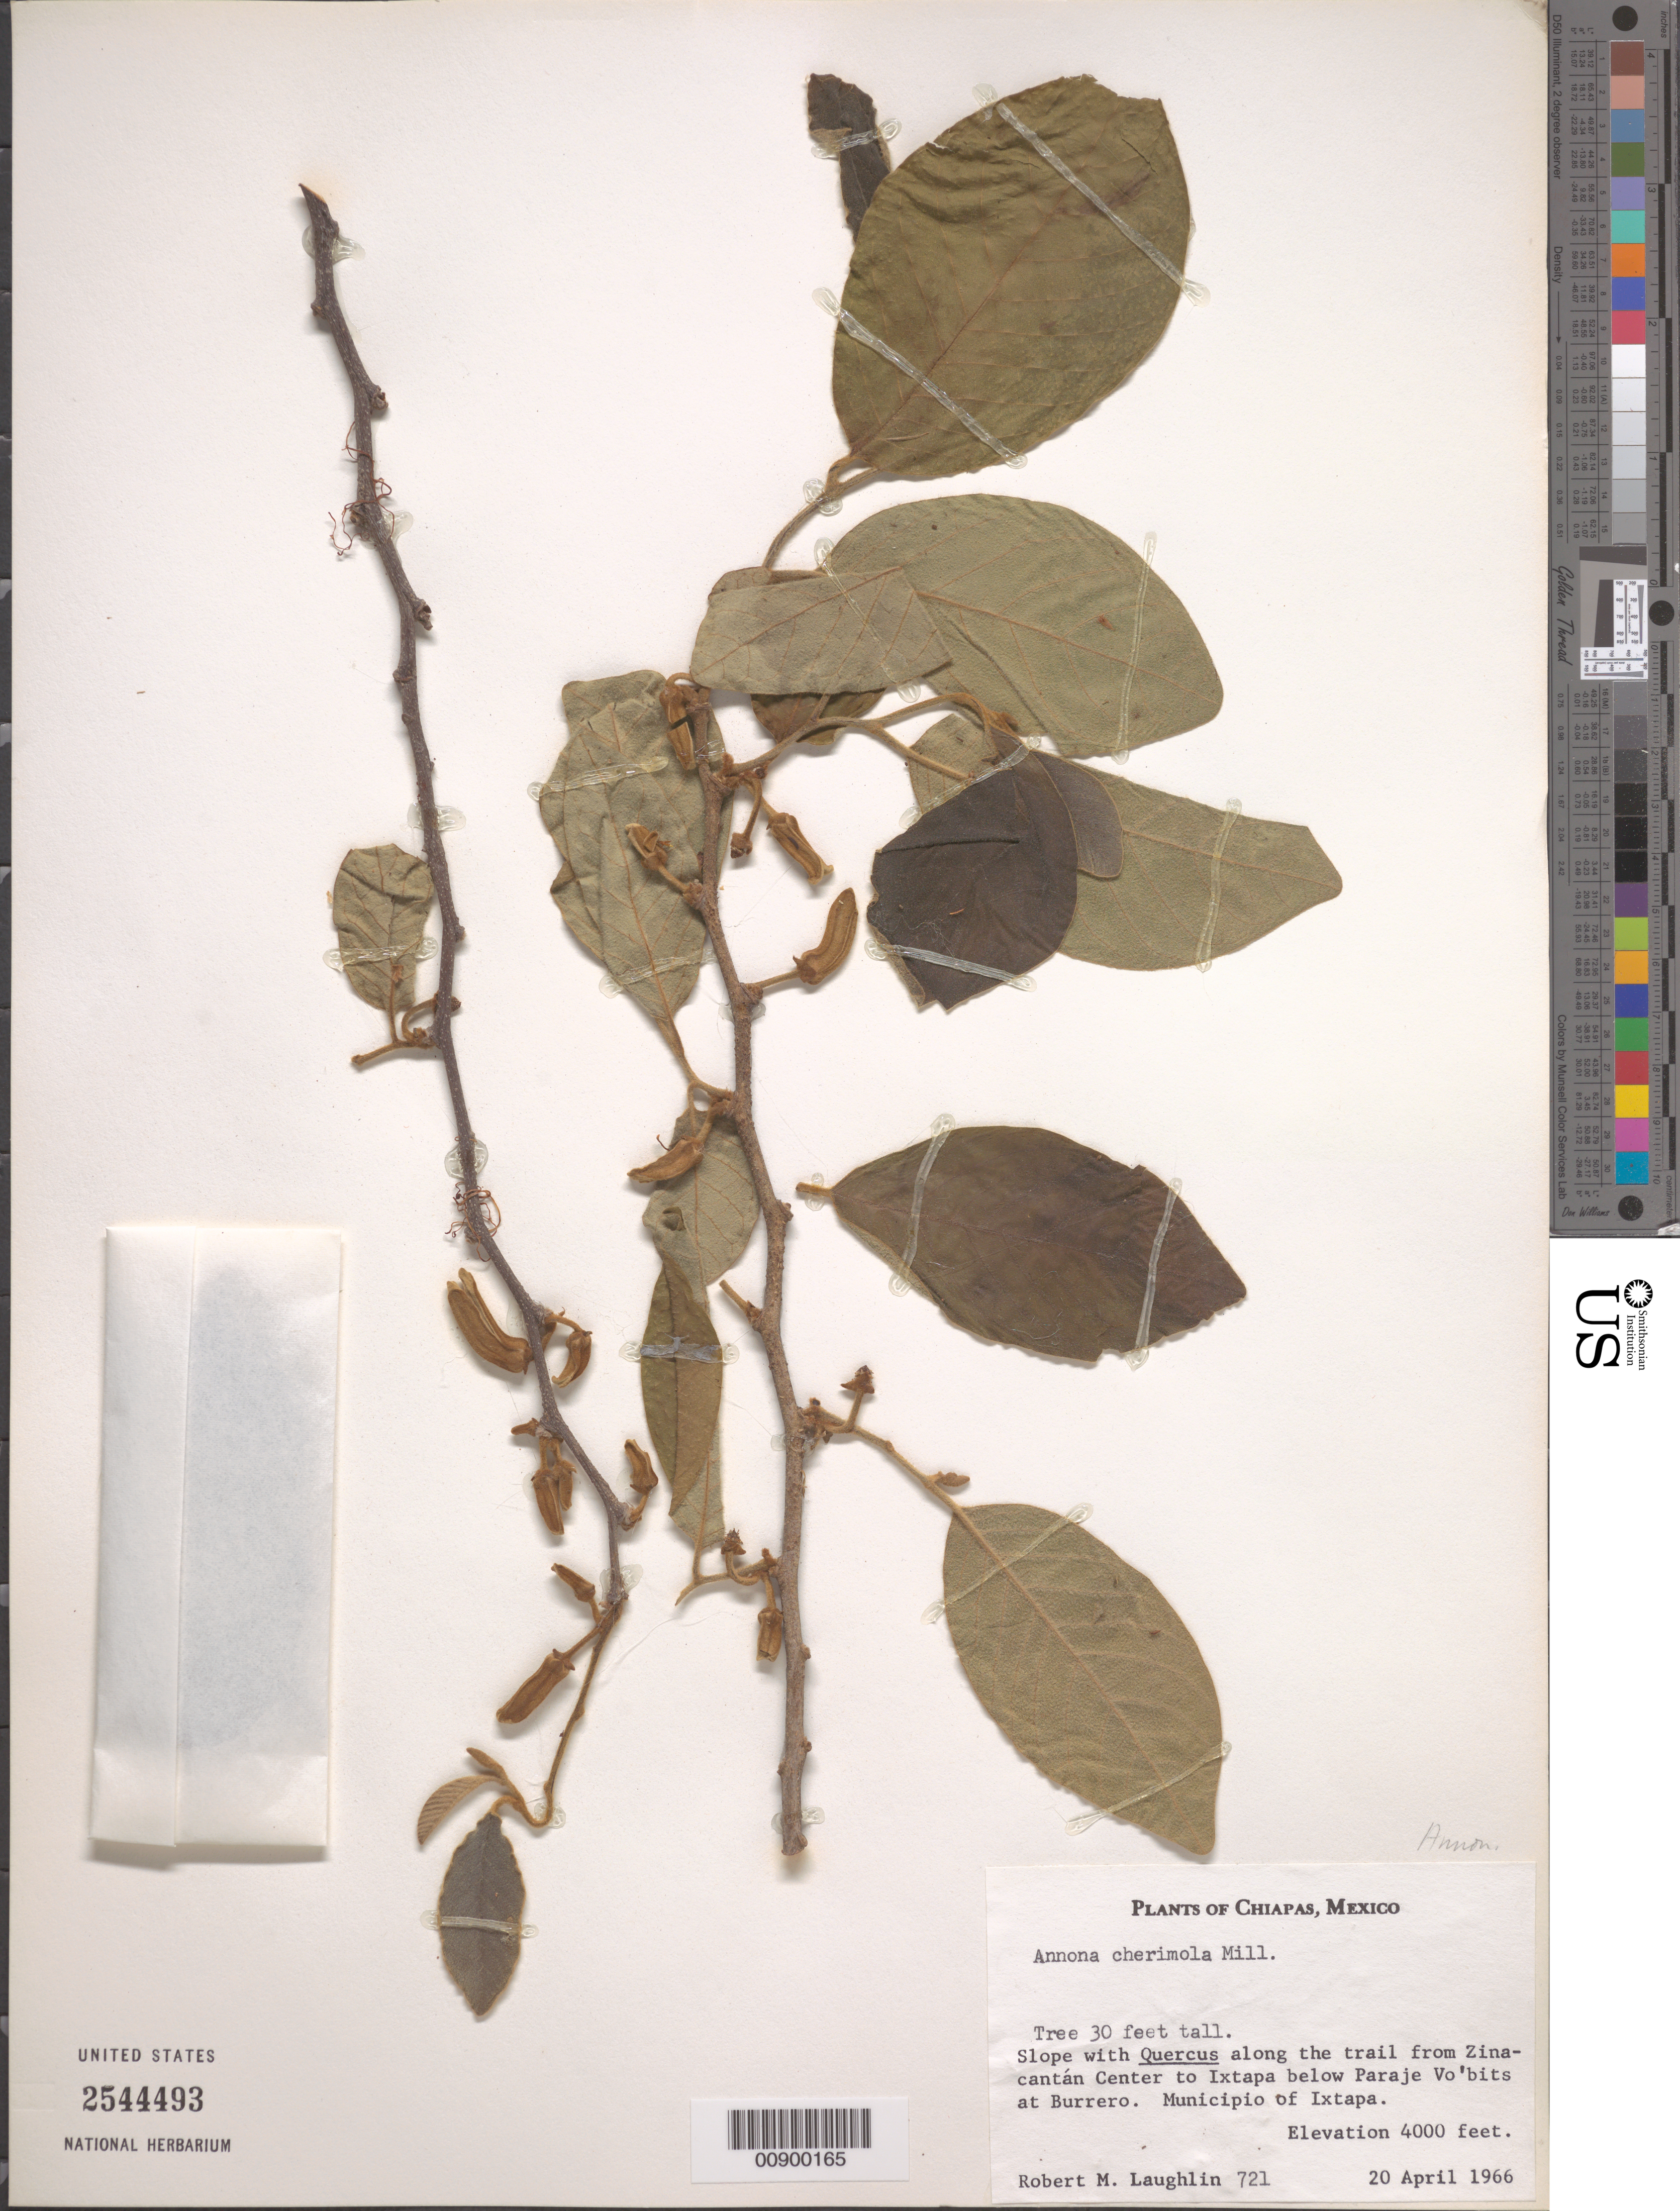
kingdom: Plantae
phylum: Tracheophyta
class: Magnoliopsida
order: Magnoliales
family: Annonaceae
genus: Annona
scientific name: Annona cherimola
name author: Mill.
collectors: R. M. Laughlin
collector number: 721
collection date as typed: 20 Apr 1966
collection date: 1966-04-20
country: Mexico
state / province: Chiapas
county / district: Ixtapa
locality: Along trail from Zinacantán Center to Ixtapa below Paraje Vo'bits at Burrero. Municipio of Ixtapa, Chiapas.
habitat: Slope with Quercus along trail.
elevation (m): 1219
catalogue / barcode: US 2544493